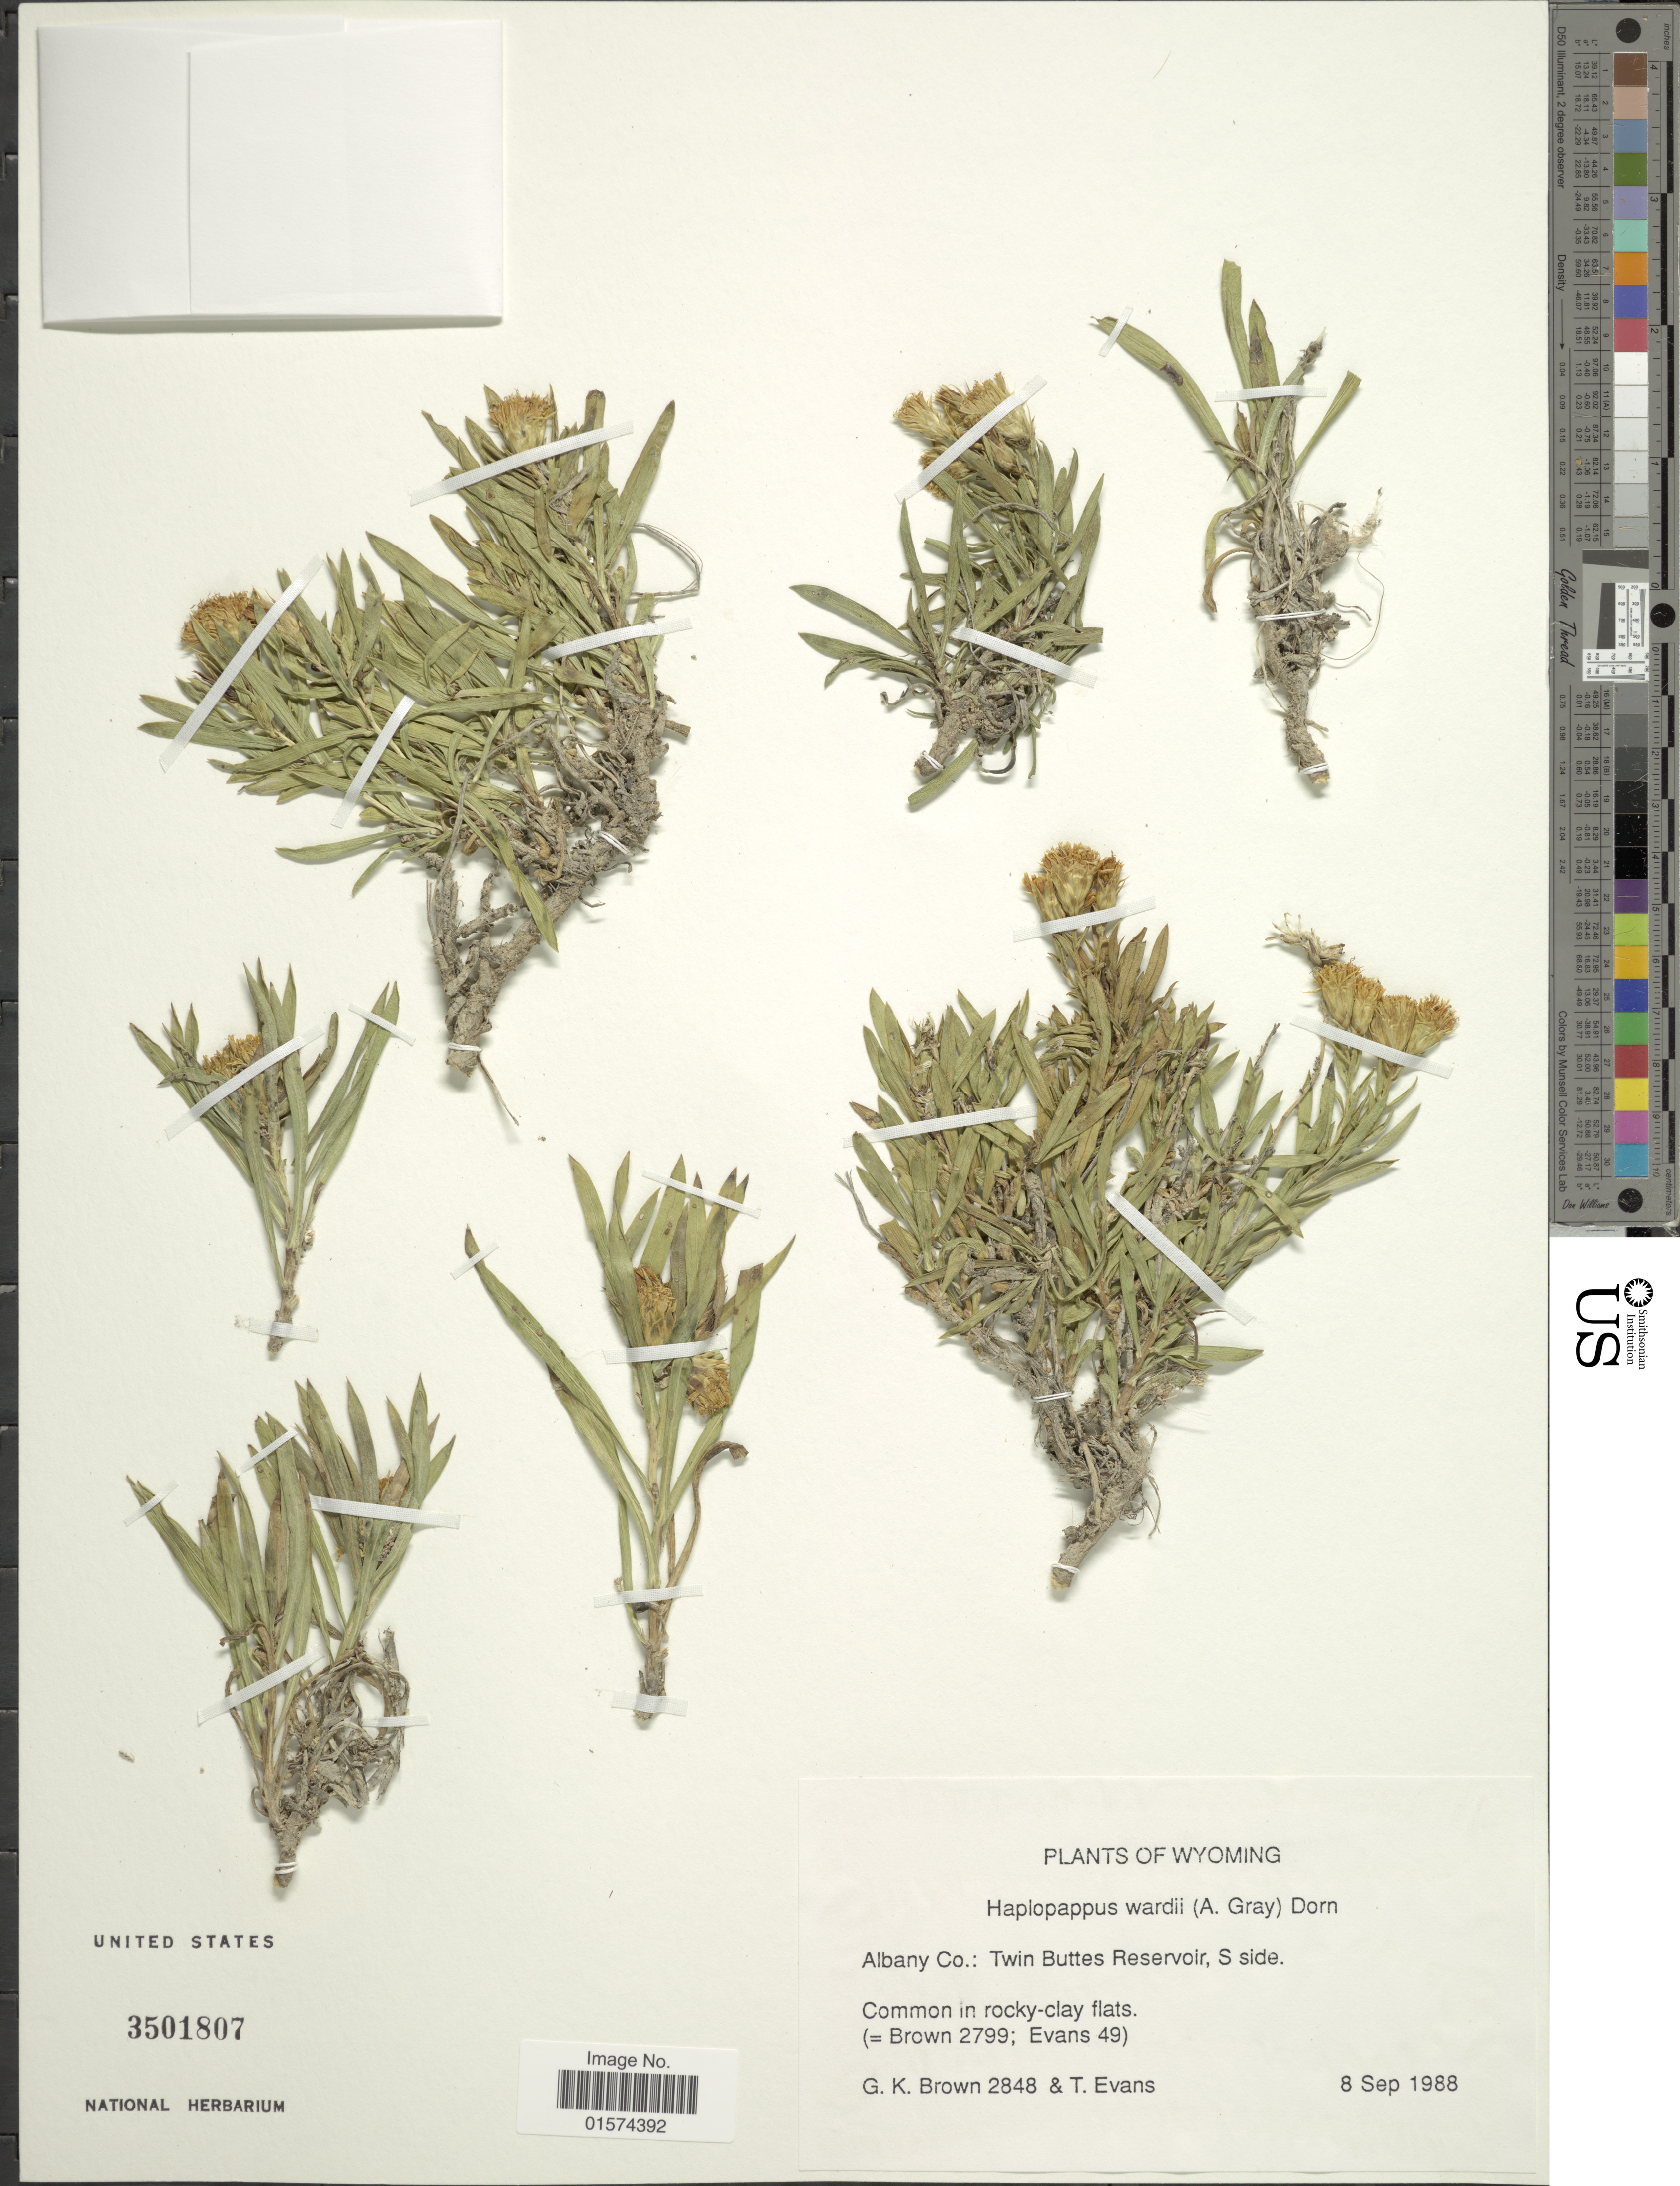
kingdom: Plantae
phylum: Tracheophyta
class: Magnoliopsida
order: Asterales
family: Asteraceae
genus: Oonopsis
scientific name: Oonopsis wardii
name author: (A. Gray) Greene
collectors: G. K. Brown & T. Evans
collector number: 2848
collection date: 1988-09-08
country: United States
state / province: Wyoming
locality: Albany Co.: Twin Buttes Reservoir, S side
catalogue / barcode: US 3501807